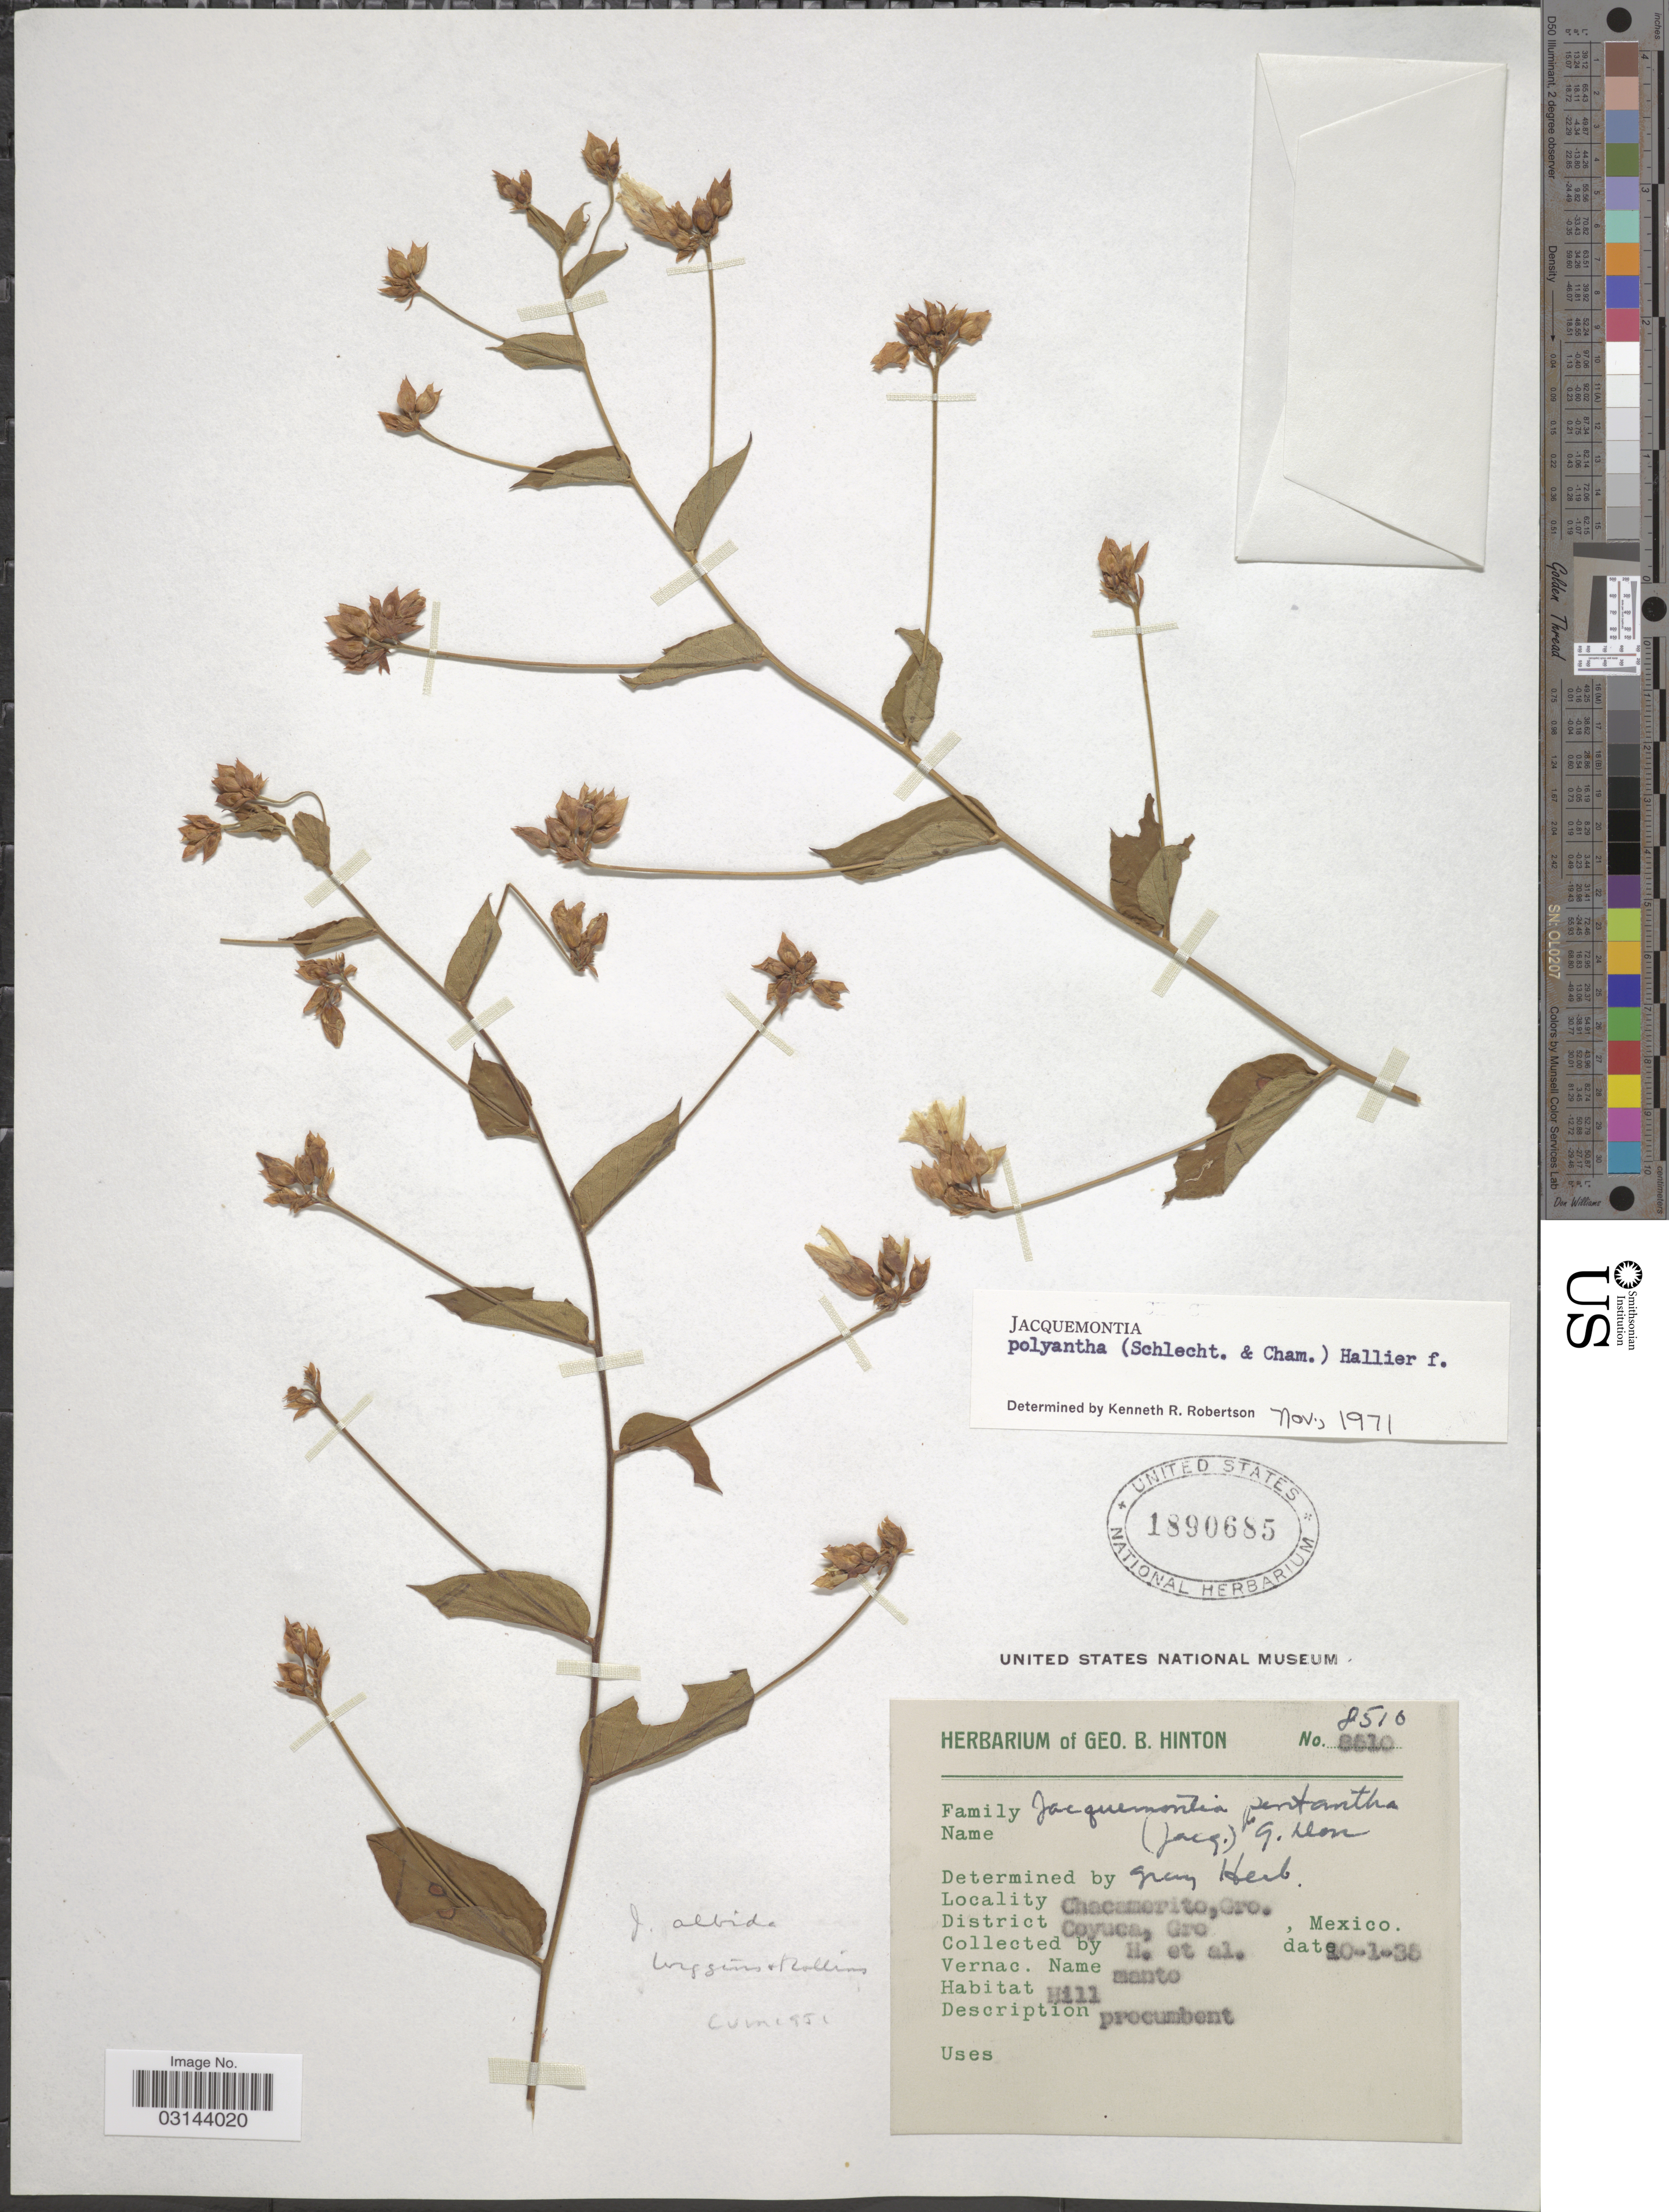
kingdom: Plantae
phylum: Tracheophyta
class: Magnoliopsida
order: Solanales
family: Convolvulaceae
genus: Jacquemontia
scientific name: Jacquemontia polyantha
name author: (Schltdl. & Cham.) Hallier f.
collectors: G. B. Hinton & et al.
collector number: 8510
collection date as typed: Transcribed d/m/y: 10/1/35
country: Mexico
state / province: Guerrero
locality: Chacamerito, Gro., District Coyuca, Gro., Mexico.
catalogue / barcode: US 1890685